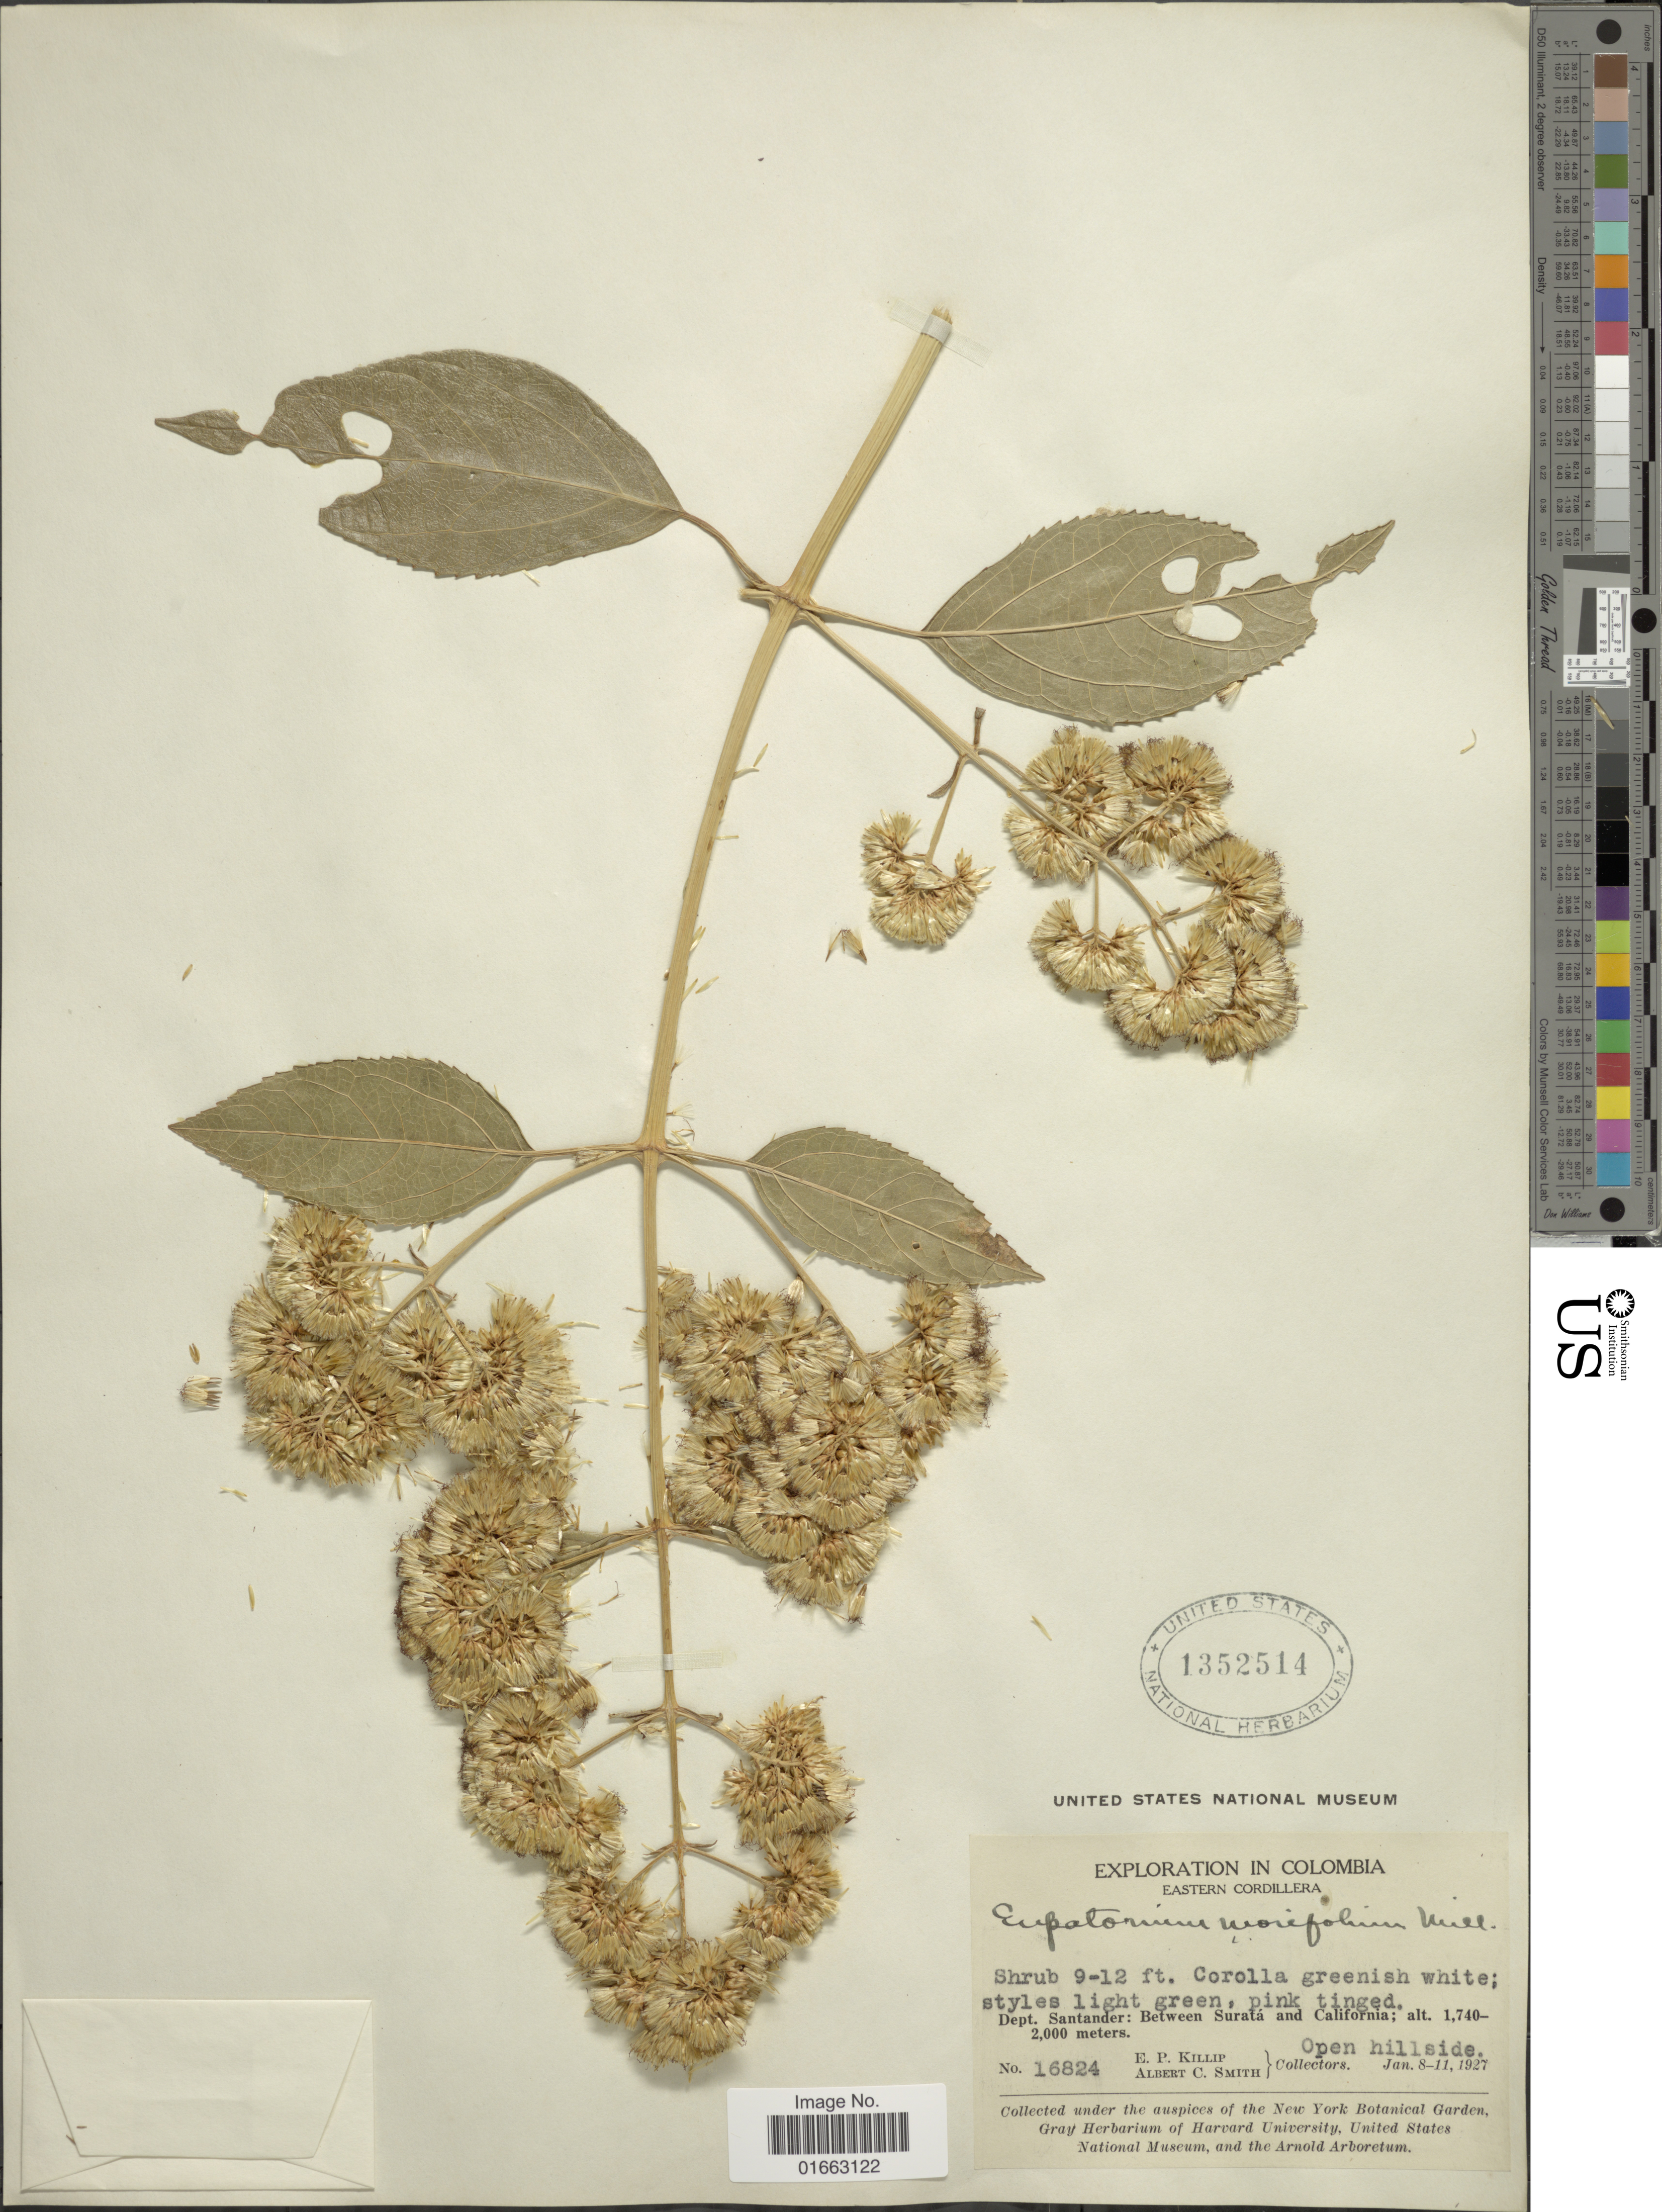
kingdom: Plantae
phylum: Tracheophyta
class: Magnoliopsida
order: Asterales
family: Asteraceae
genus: Critonia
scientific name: Critonia morifolia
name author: (Mill.) R.M. King & H. Rob.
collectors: E. P. Killip & A. C. Smith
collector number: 16824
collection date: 1927-01-08/1927-01-11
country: Colombia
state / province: Santander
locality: Eastern Cordillera, between Suratá and California, open hillside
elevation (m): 1740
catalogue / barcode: US 1352514